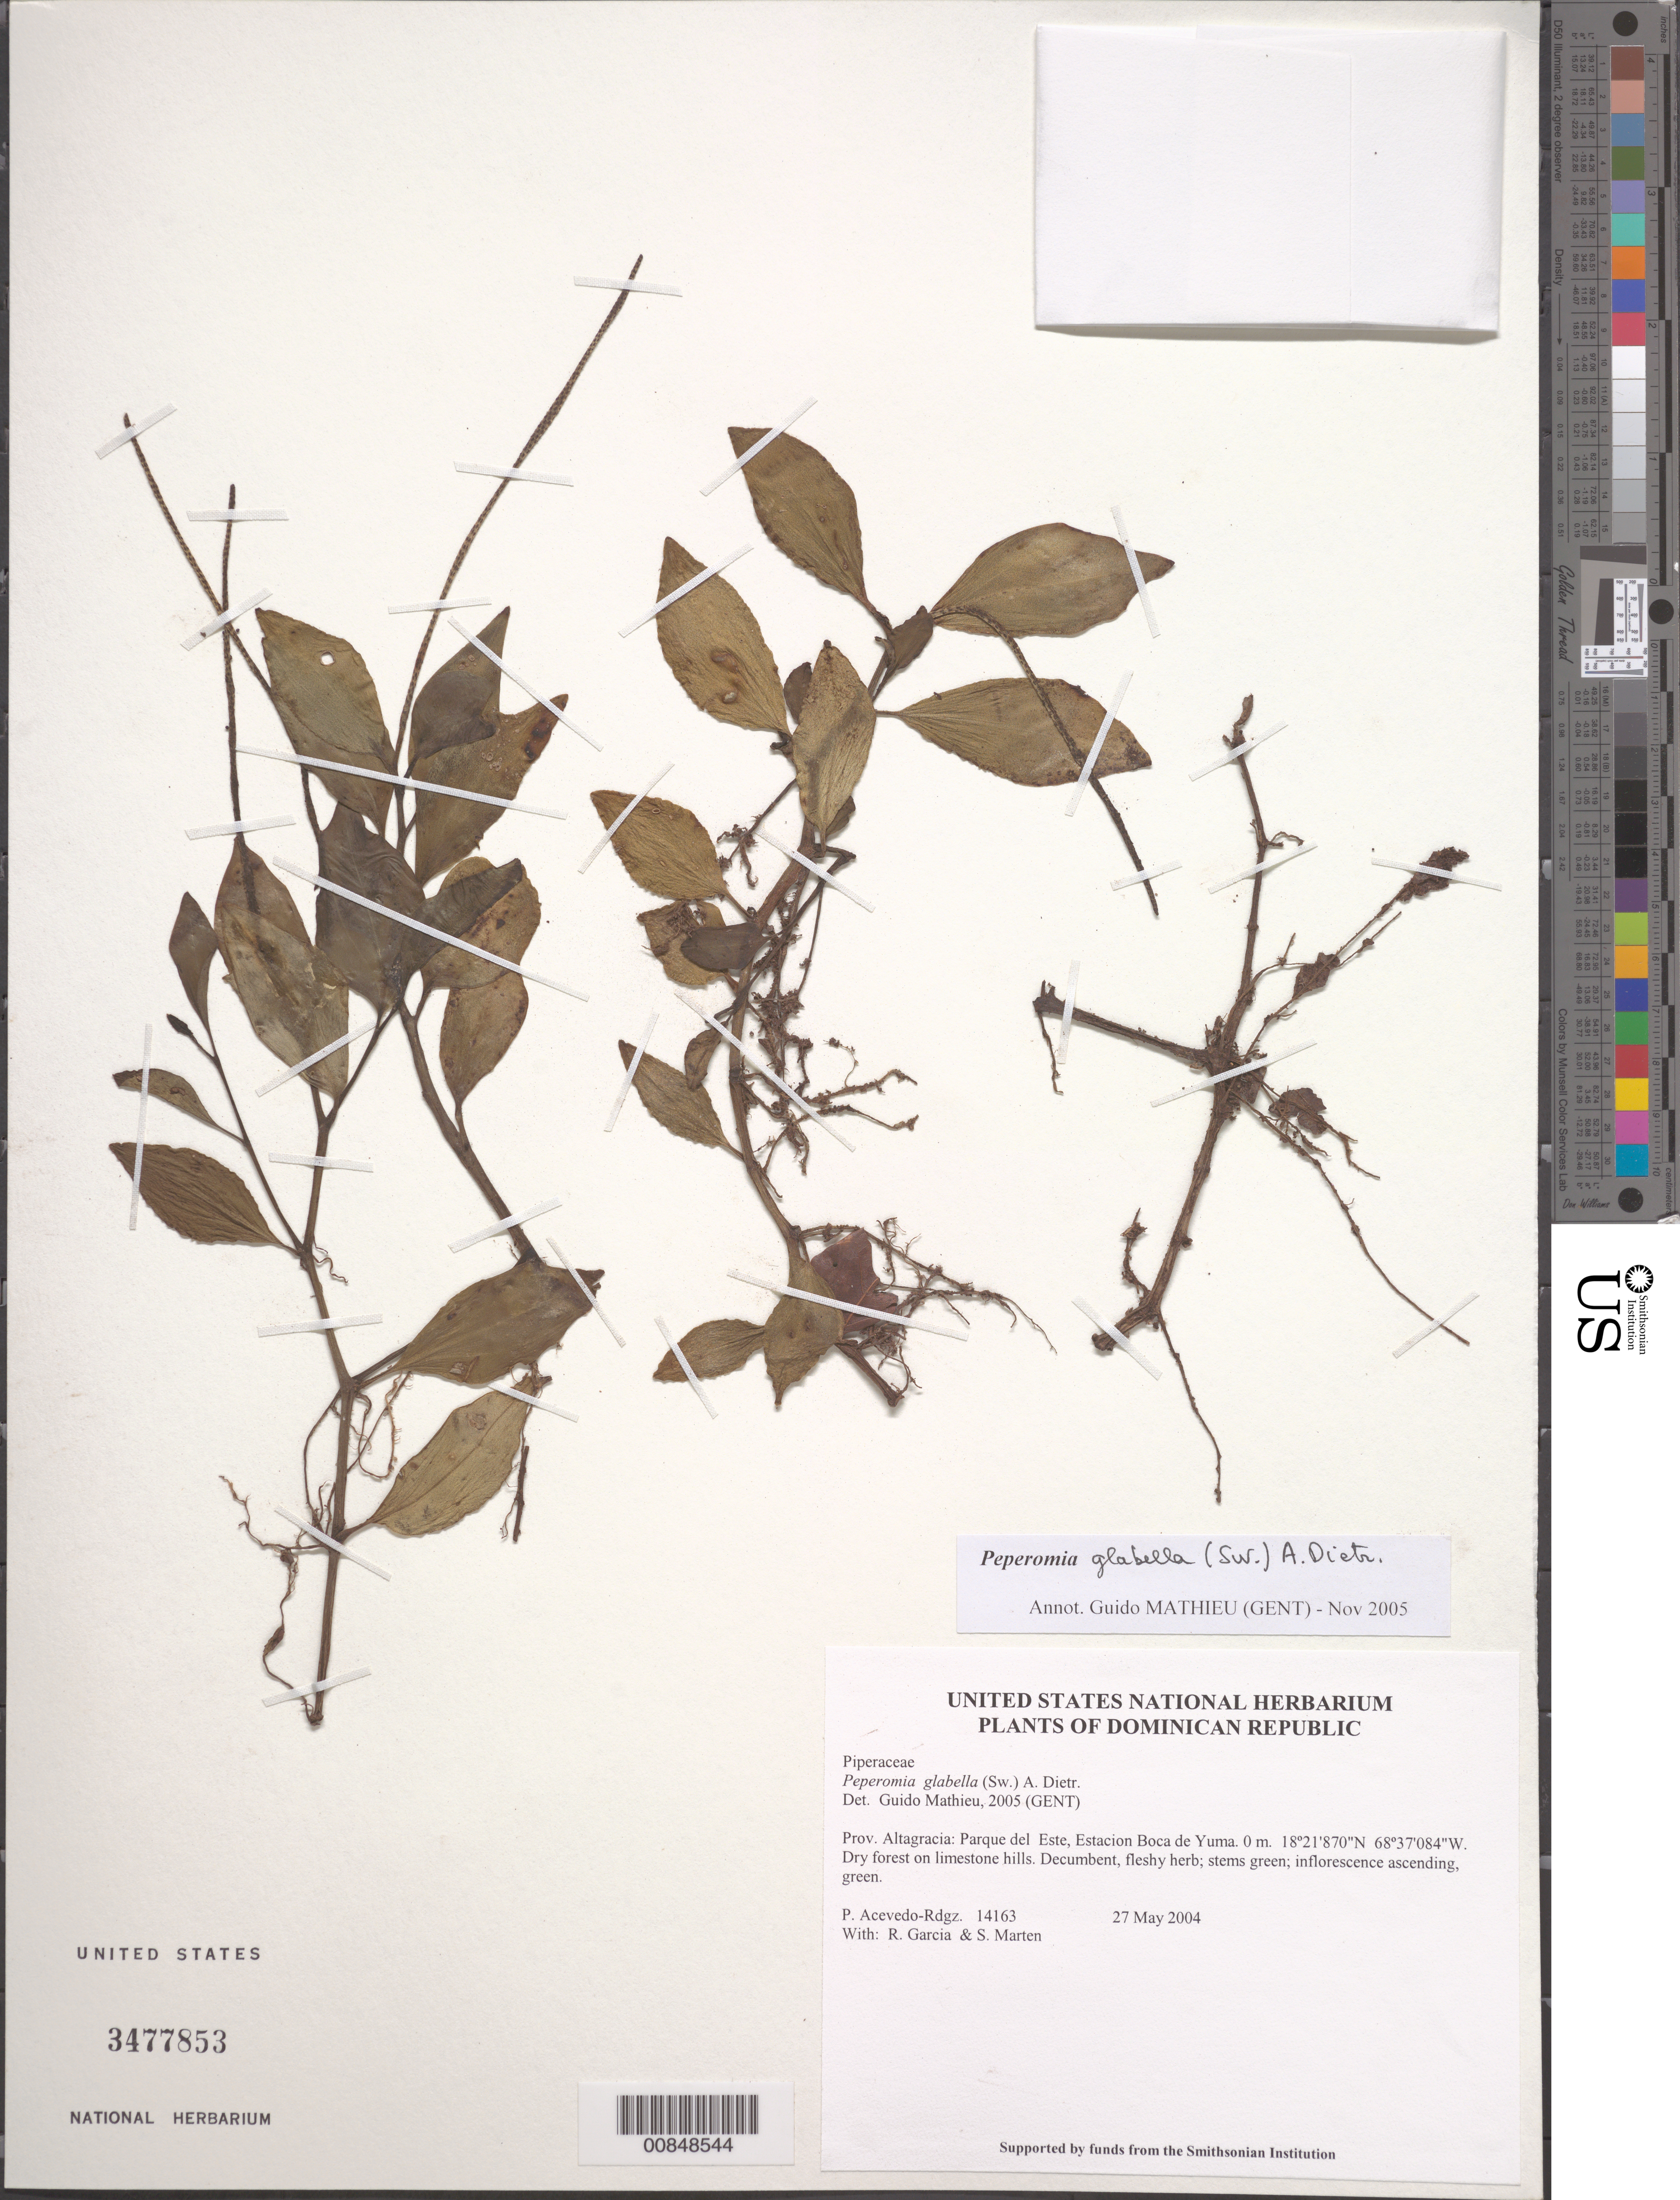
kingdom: Plantae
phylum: Tracheophyta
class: Magnoliopsida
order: Piperales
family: Piperaceae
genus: Peperomia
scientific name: Peperomia glabella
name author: (Sw.) A. Dietr.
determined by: Mathieu, Guido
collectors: P. Acevedo-Rodr., R. G. García & S. Marten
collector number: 14163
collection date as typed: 27 May 2004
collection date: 2004-05-27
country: Dominican Republic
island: Hispaniola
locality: Provincia Altagracia: Parque del Este, Estacion Boca de Yuma.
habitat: Dry forest on limestone hills.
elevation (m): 0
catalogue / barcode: US 3477853